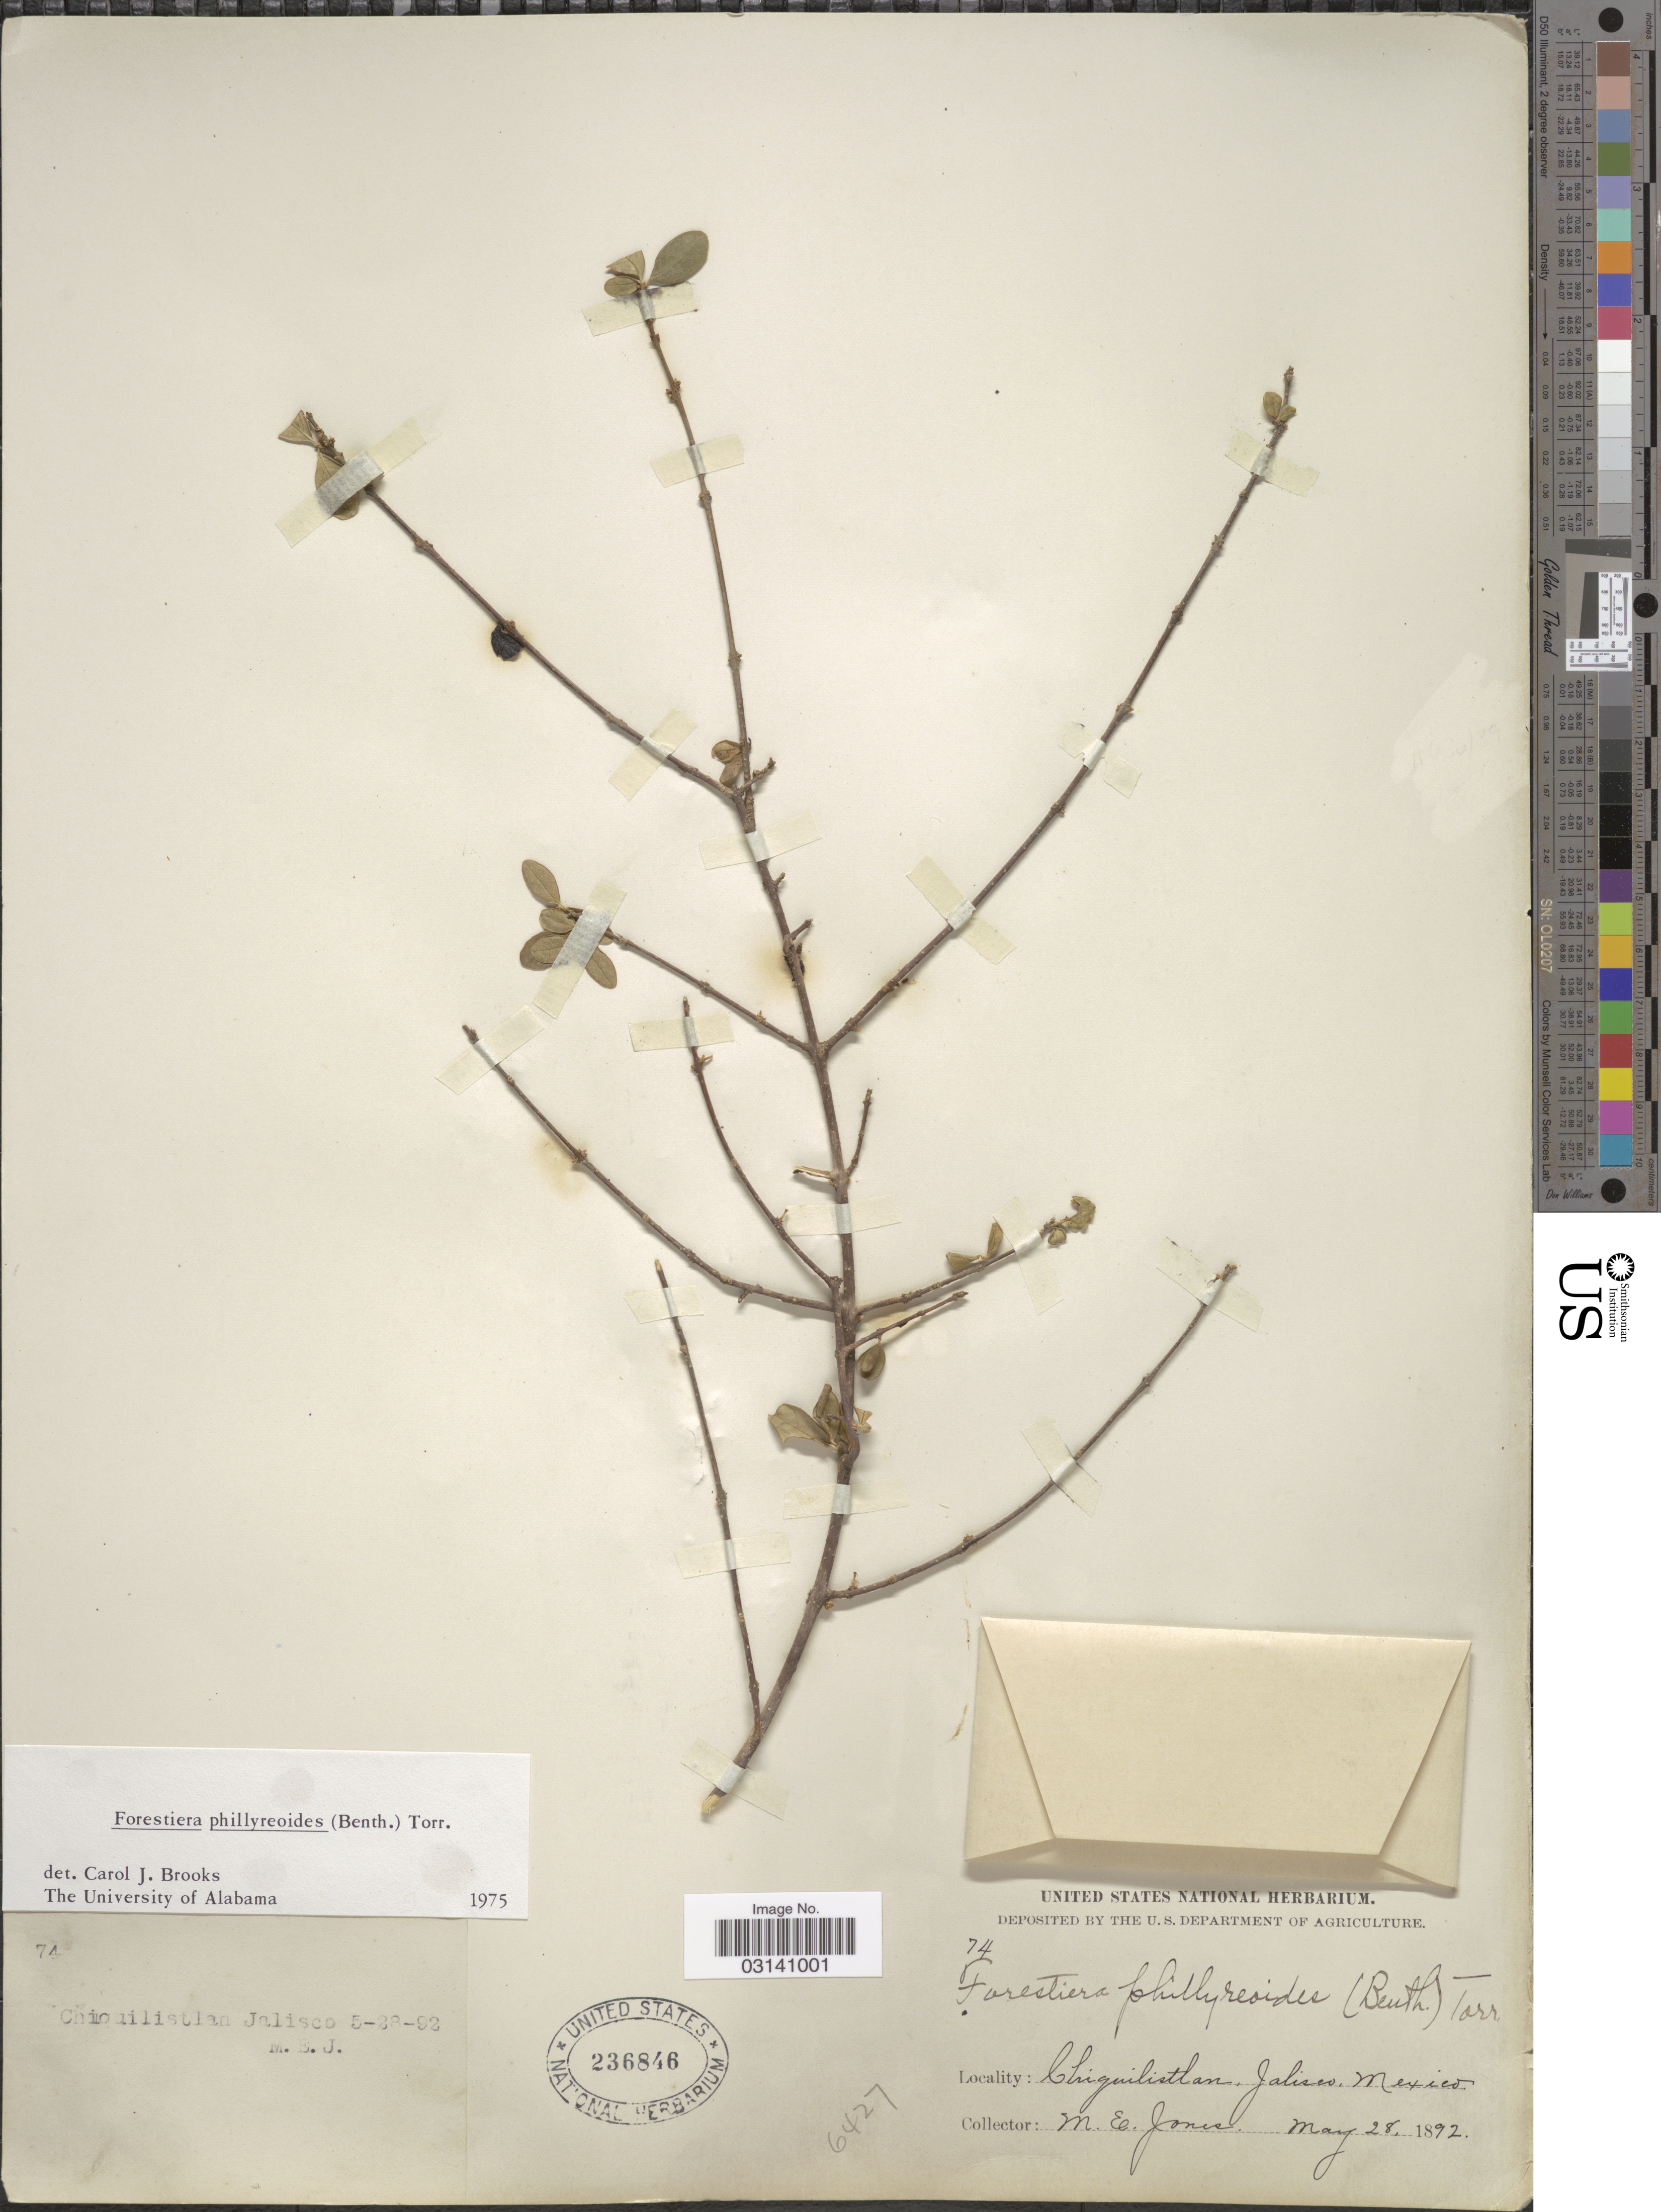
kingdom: Plantae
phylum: Tracheophyta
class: Magnoliopsida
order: Lamiales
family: Oleaceae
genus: Forestiera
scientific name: Forestiera phillyreoides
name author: (Benth.) Torr.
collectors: M. E. Jones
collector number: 74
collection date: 1892-05-28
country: Mexico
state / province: Jalisco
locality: Chiquilistlan.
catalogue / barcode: US 236846